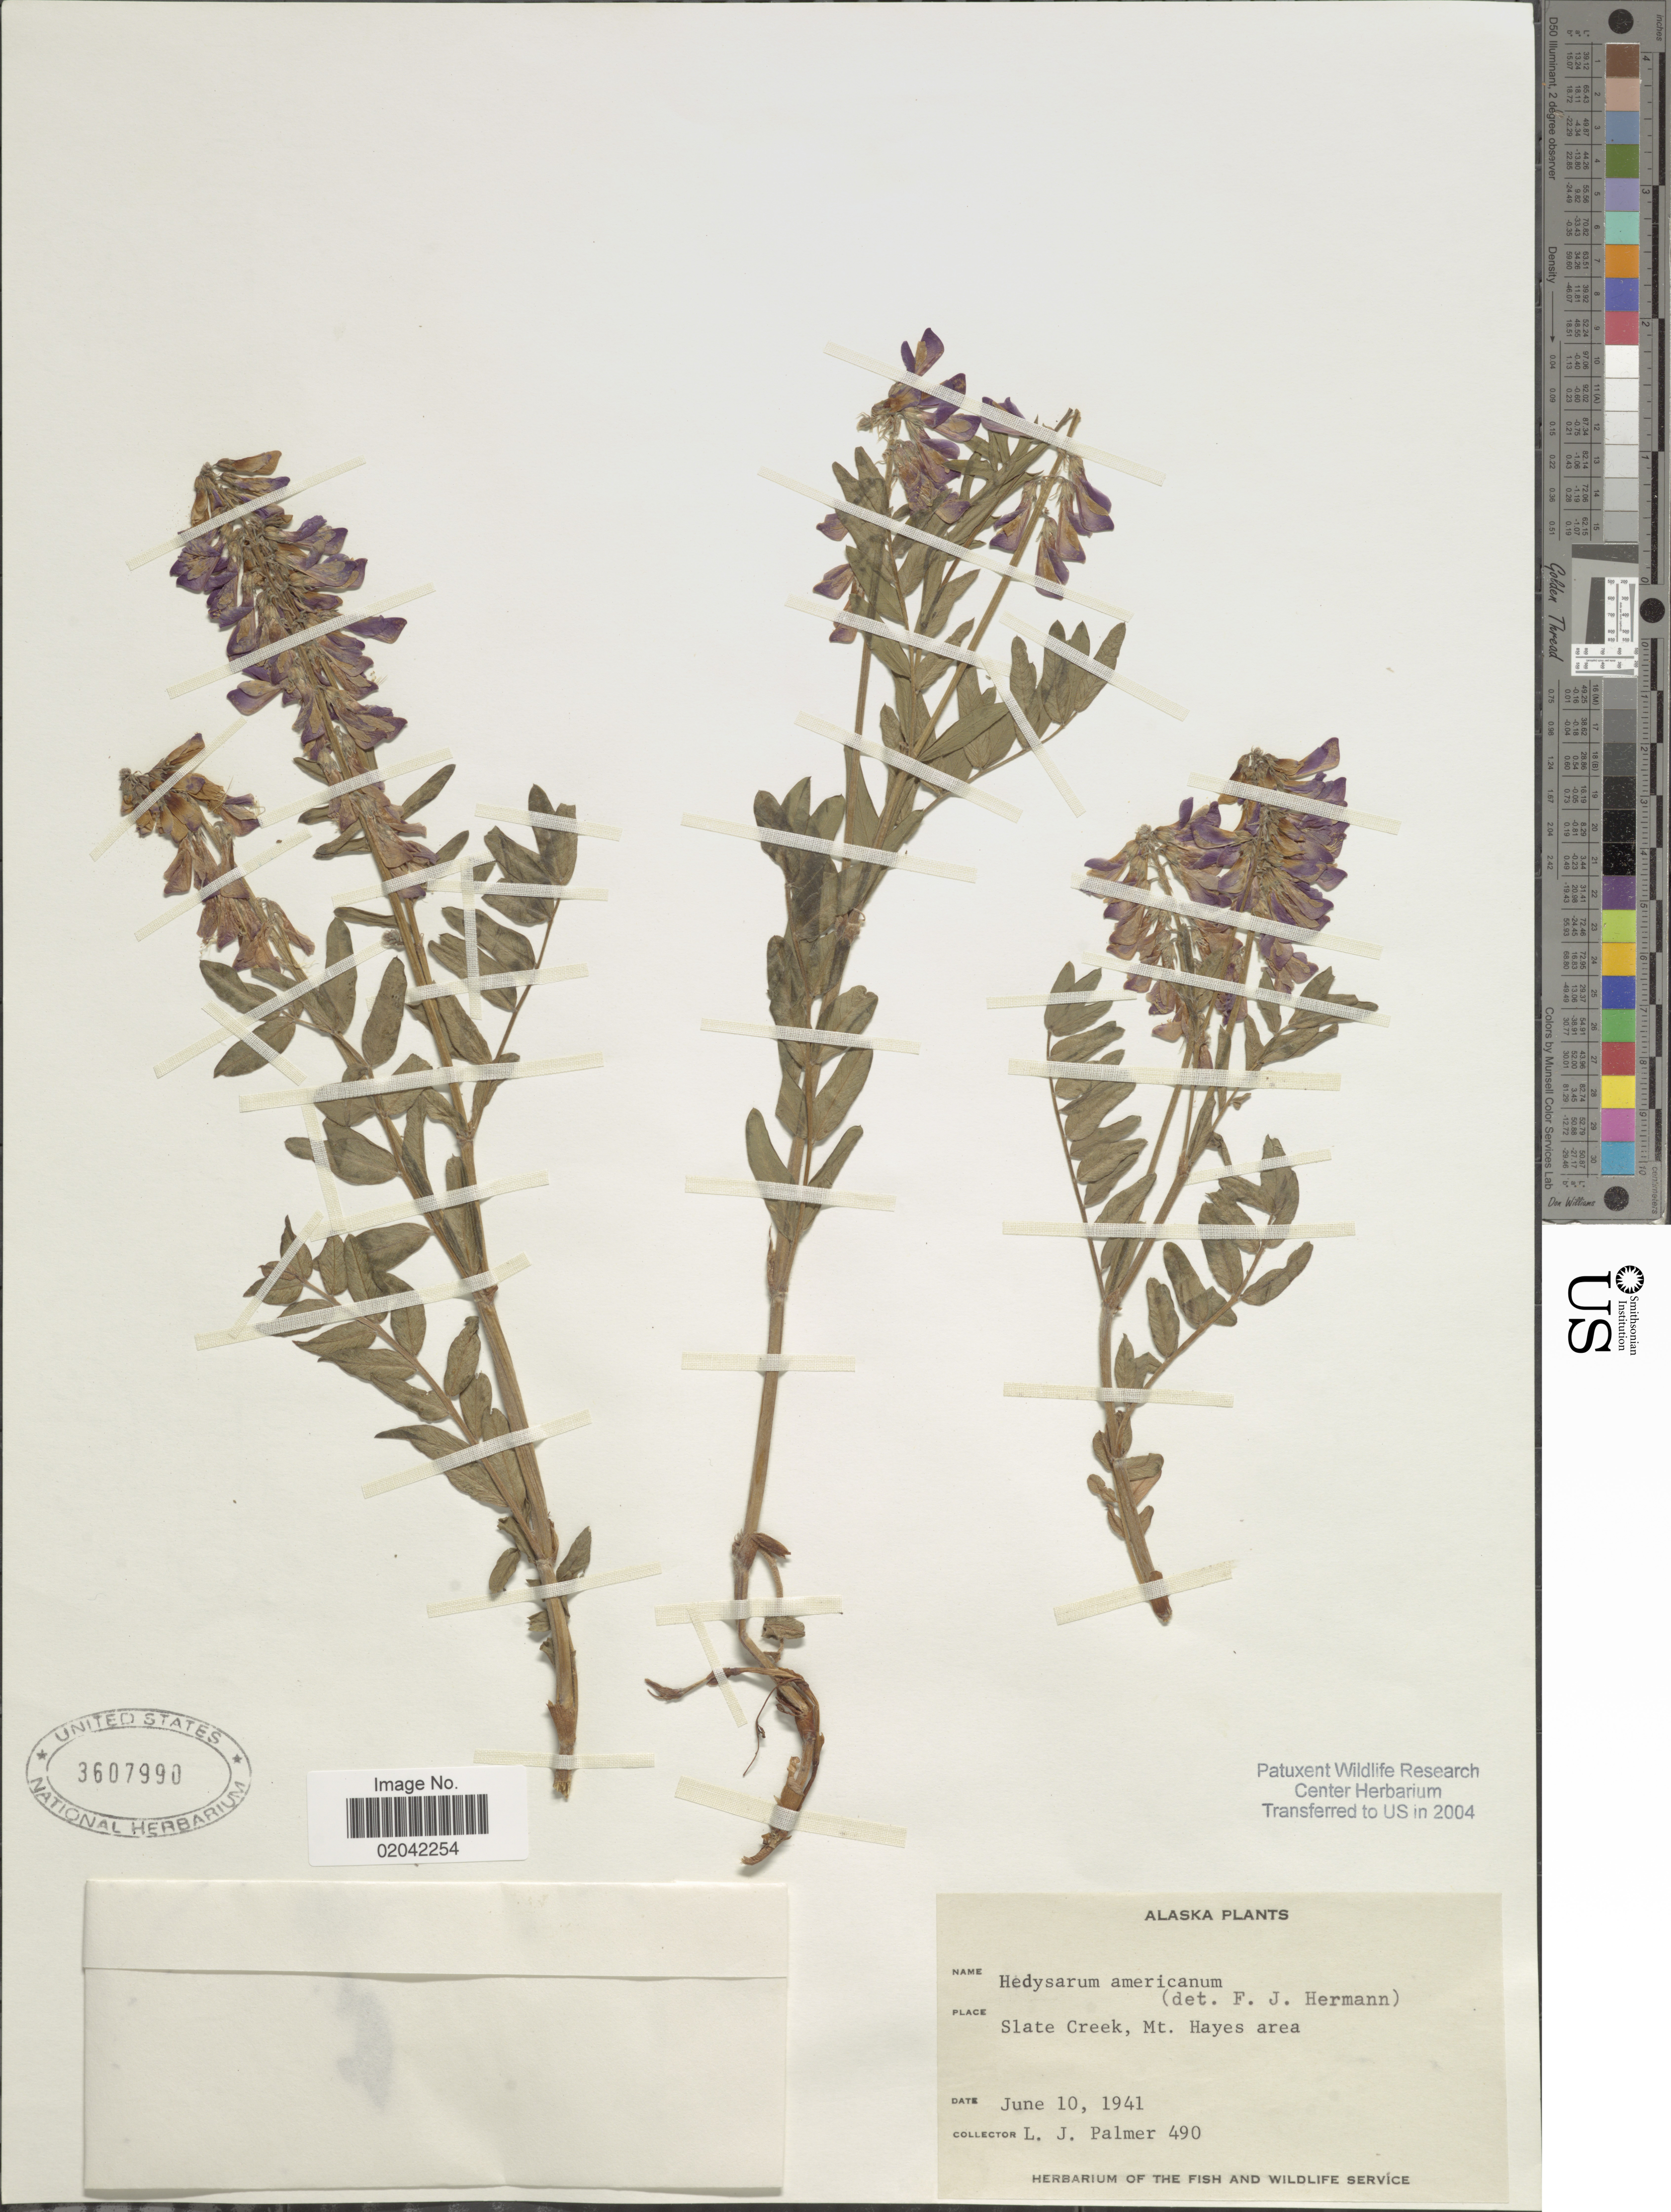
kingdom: Plantae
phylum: Tracheophyta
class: Magnoliopsida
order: Fabales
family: Fabaceae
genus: Hedysarum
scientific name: Hedysarum alpinum var. americanum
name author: Michx. ex Pursh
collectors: L. J. Palmer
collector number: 490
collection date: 1941-06-10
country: United States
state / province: Alaska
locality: Slate Creek, Mt. Hayes area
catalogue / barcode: US 3607990